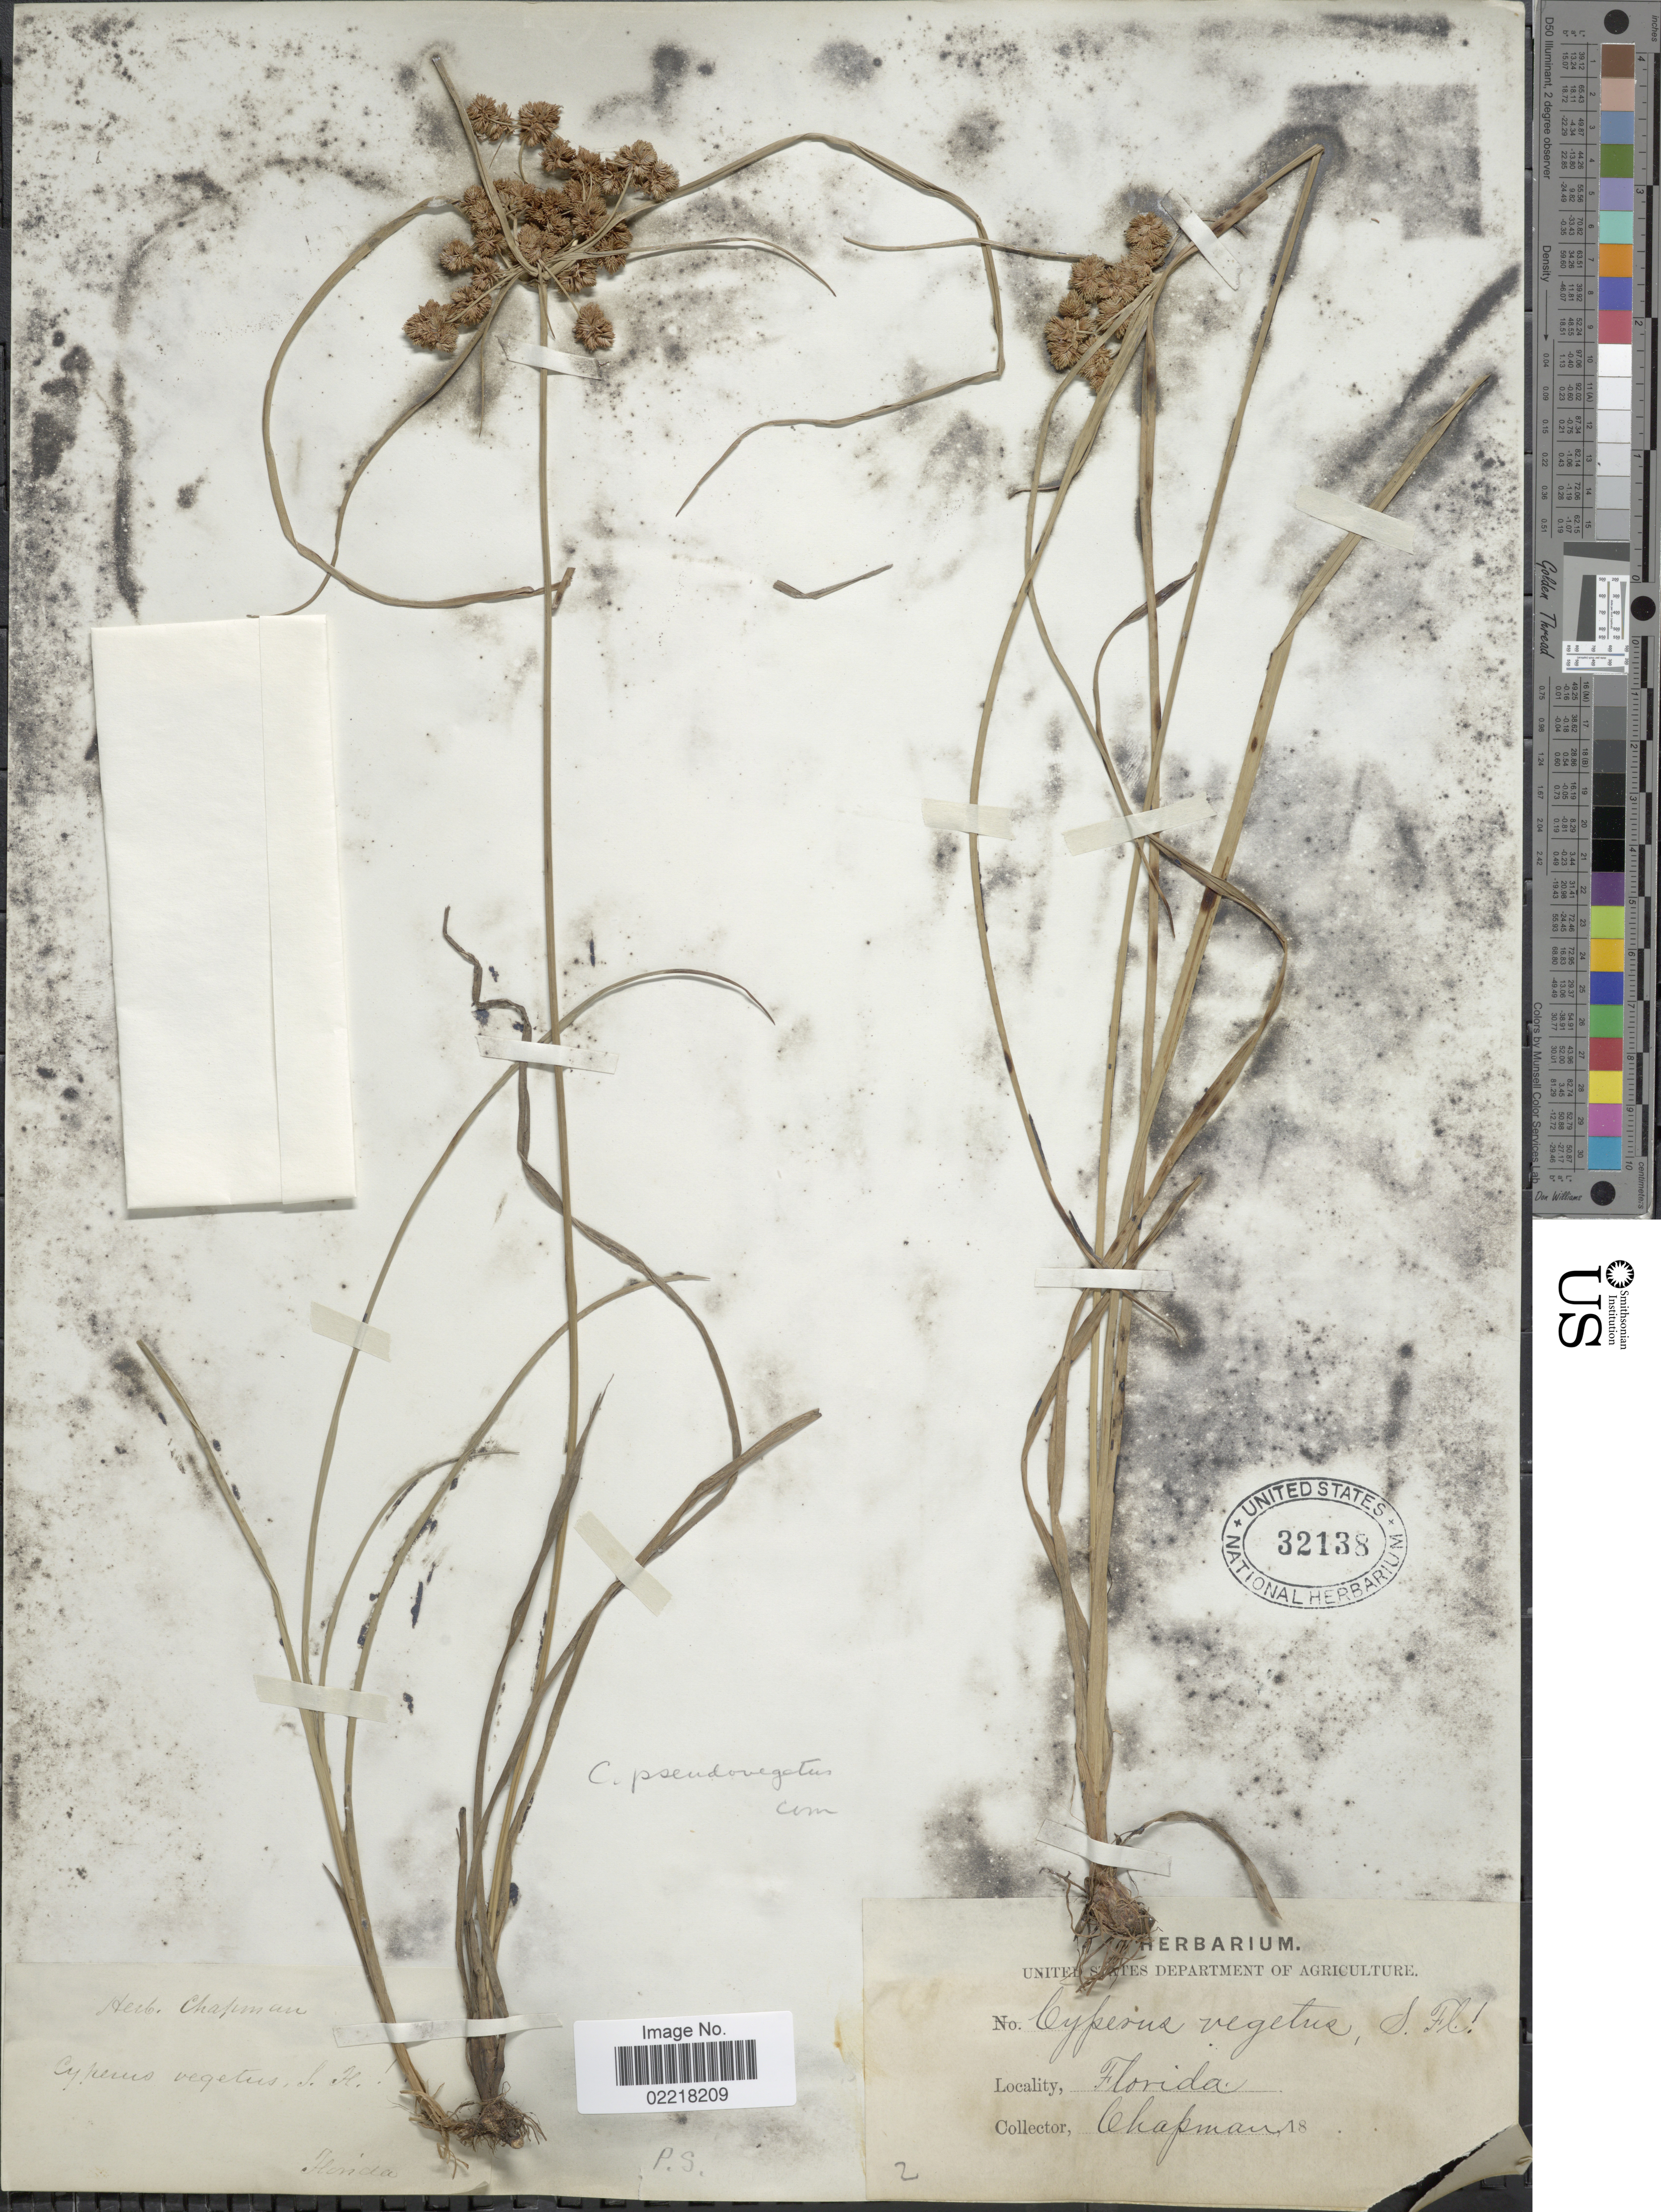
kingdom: Plantae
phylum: Tracheophyta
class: Liliopsida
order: Poales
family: Cyperaceae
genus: Cyperus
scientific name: Cyperus pseudovegetus Steud.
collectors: A. Chapman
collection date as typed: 18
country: United States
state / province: Florida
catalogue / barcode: US 32138